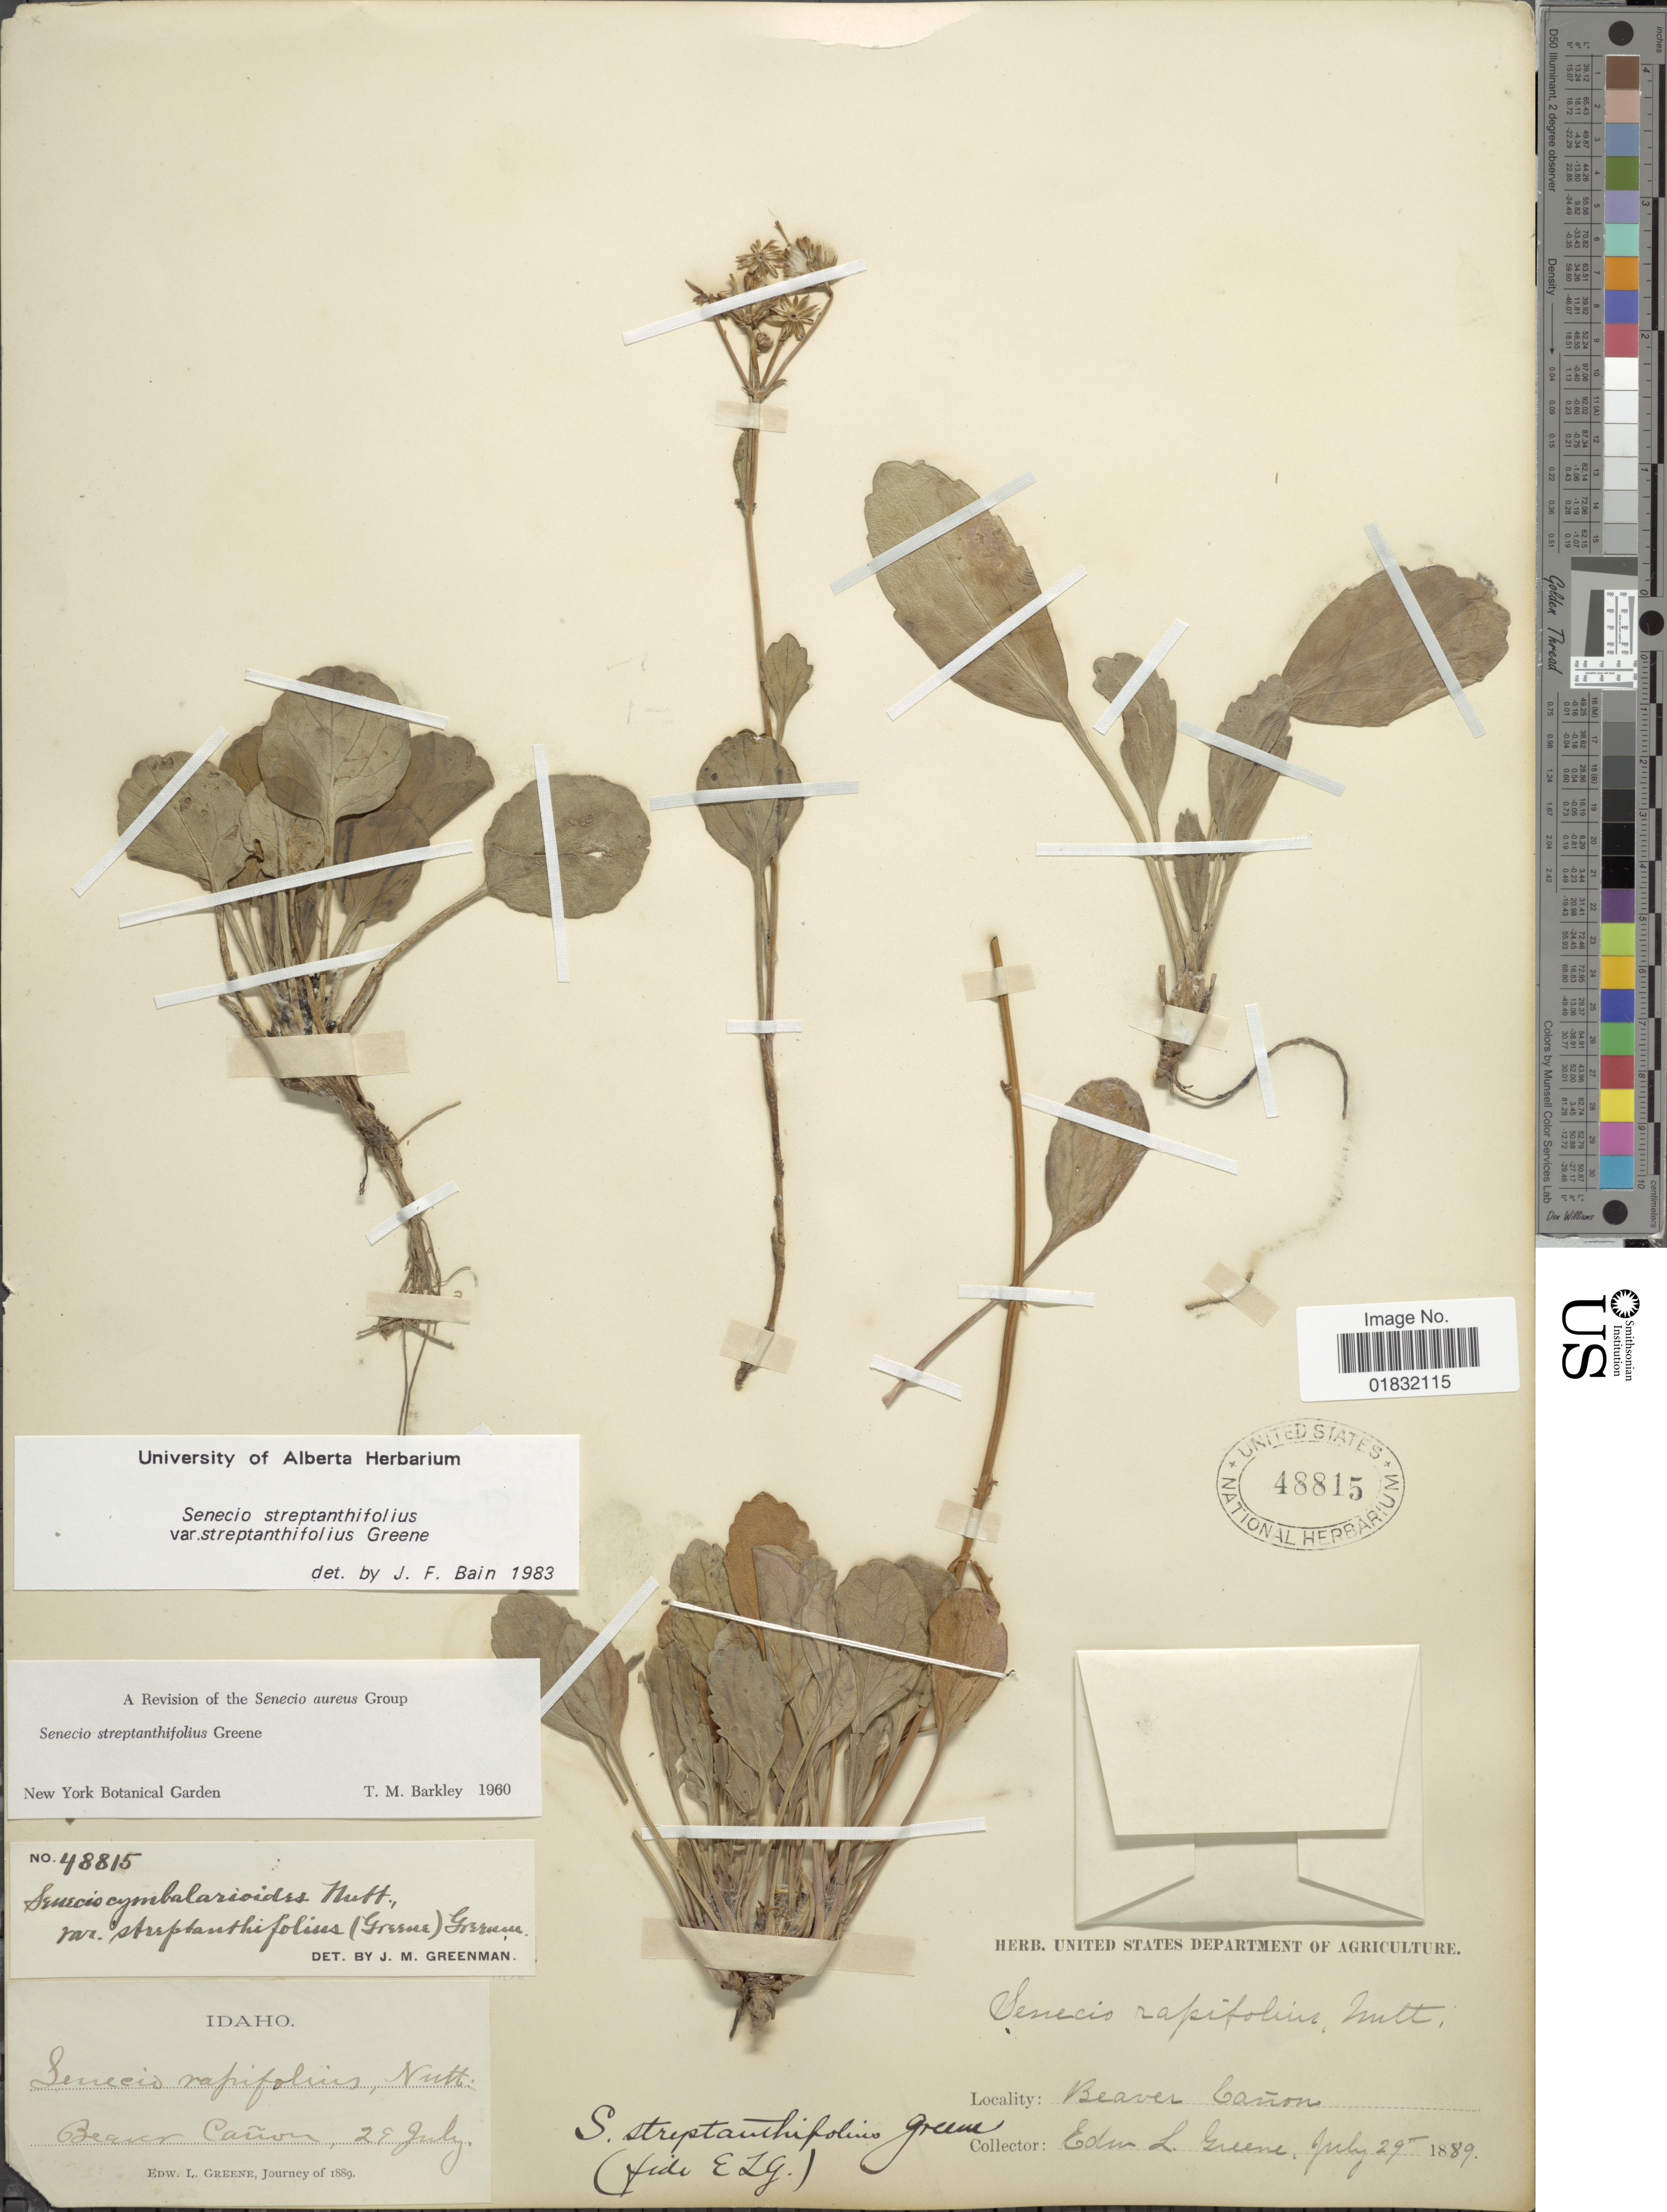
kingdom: Plantae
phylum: Tracheophyta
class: Magnoliopsida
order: Asterales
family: Asteraceae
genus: Packera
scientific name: Packera streptanthifolia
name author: (Greene) W.A. Weber & Á. Löve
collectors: E. L. Greene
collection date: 1889-07-29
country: United States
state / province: Idaho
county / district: Nez Perce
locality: Beaver Cañon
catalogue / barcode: US 48815